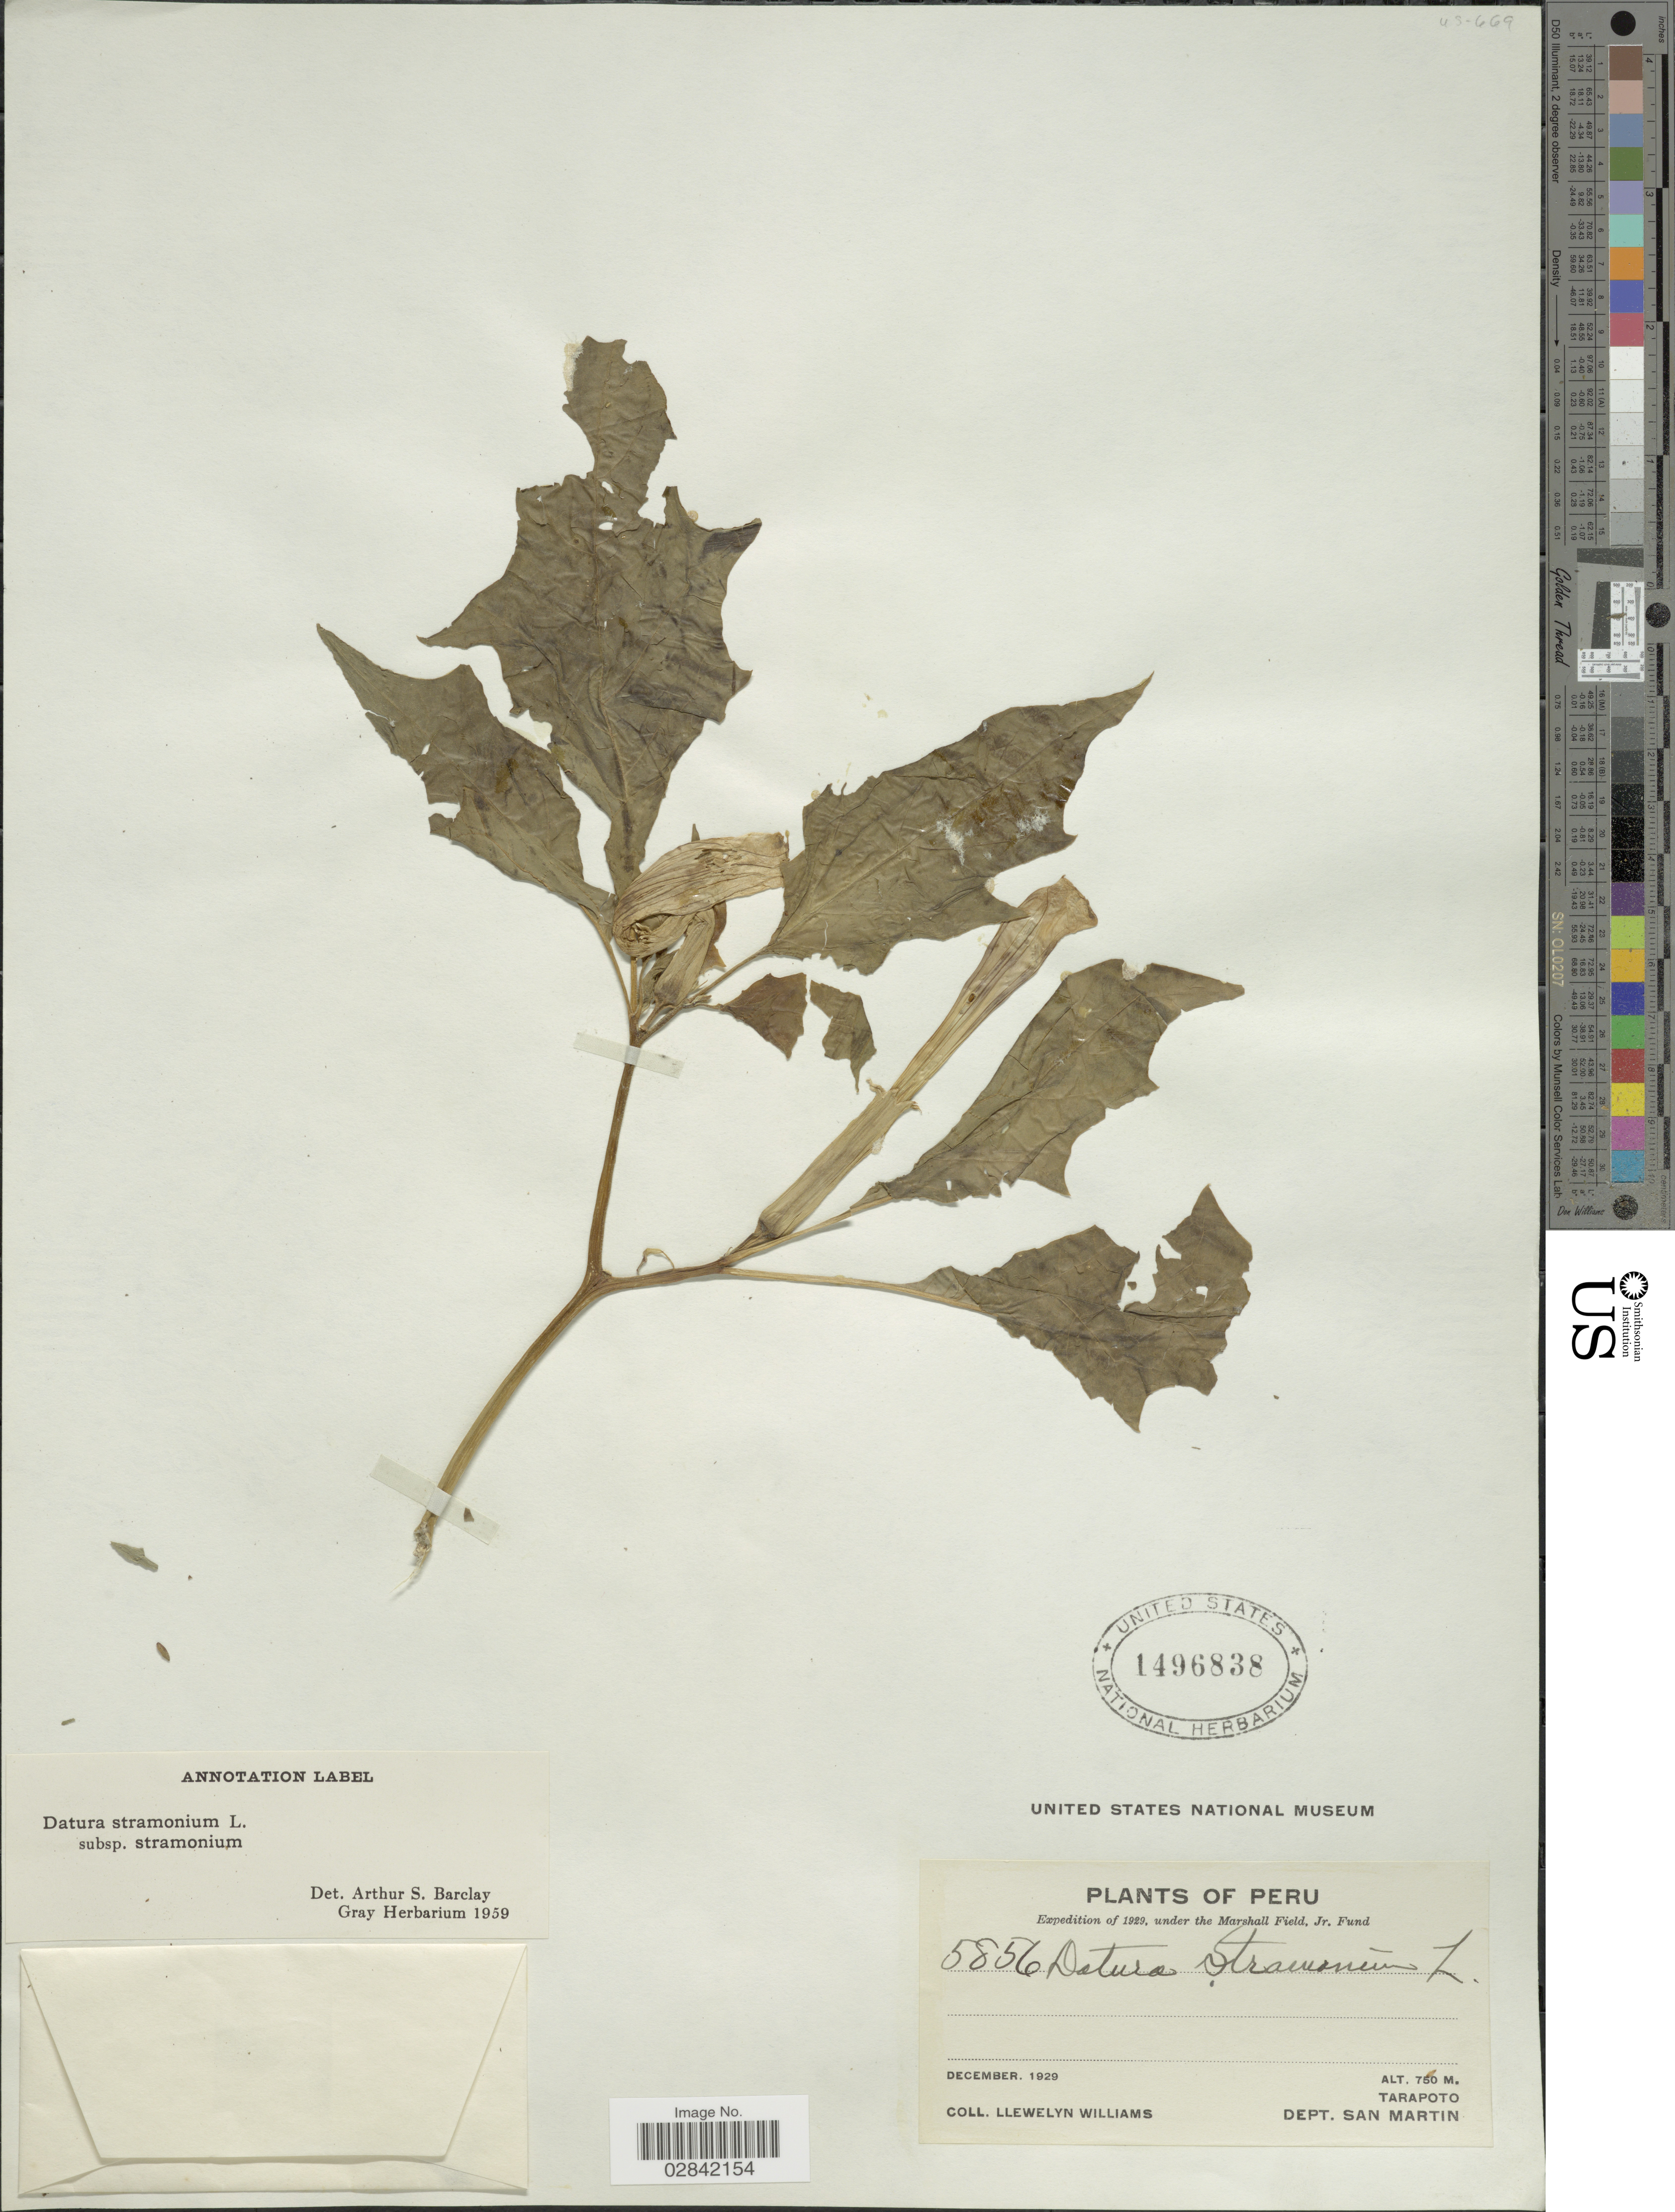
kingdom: Plantae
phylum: Tracheophyta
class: Magnoliopsida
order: Solanales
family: Solanaceae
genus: Datura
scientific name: Datura stramonium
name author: L.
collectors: Ll. Williams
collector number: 5856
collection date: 1929-12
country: Peru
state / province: San Martín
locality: Tarapoto, Dept. San Martin.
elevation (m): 750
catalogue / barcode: US 1496838